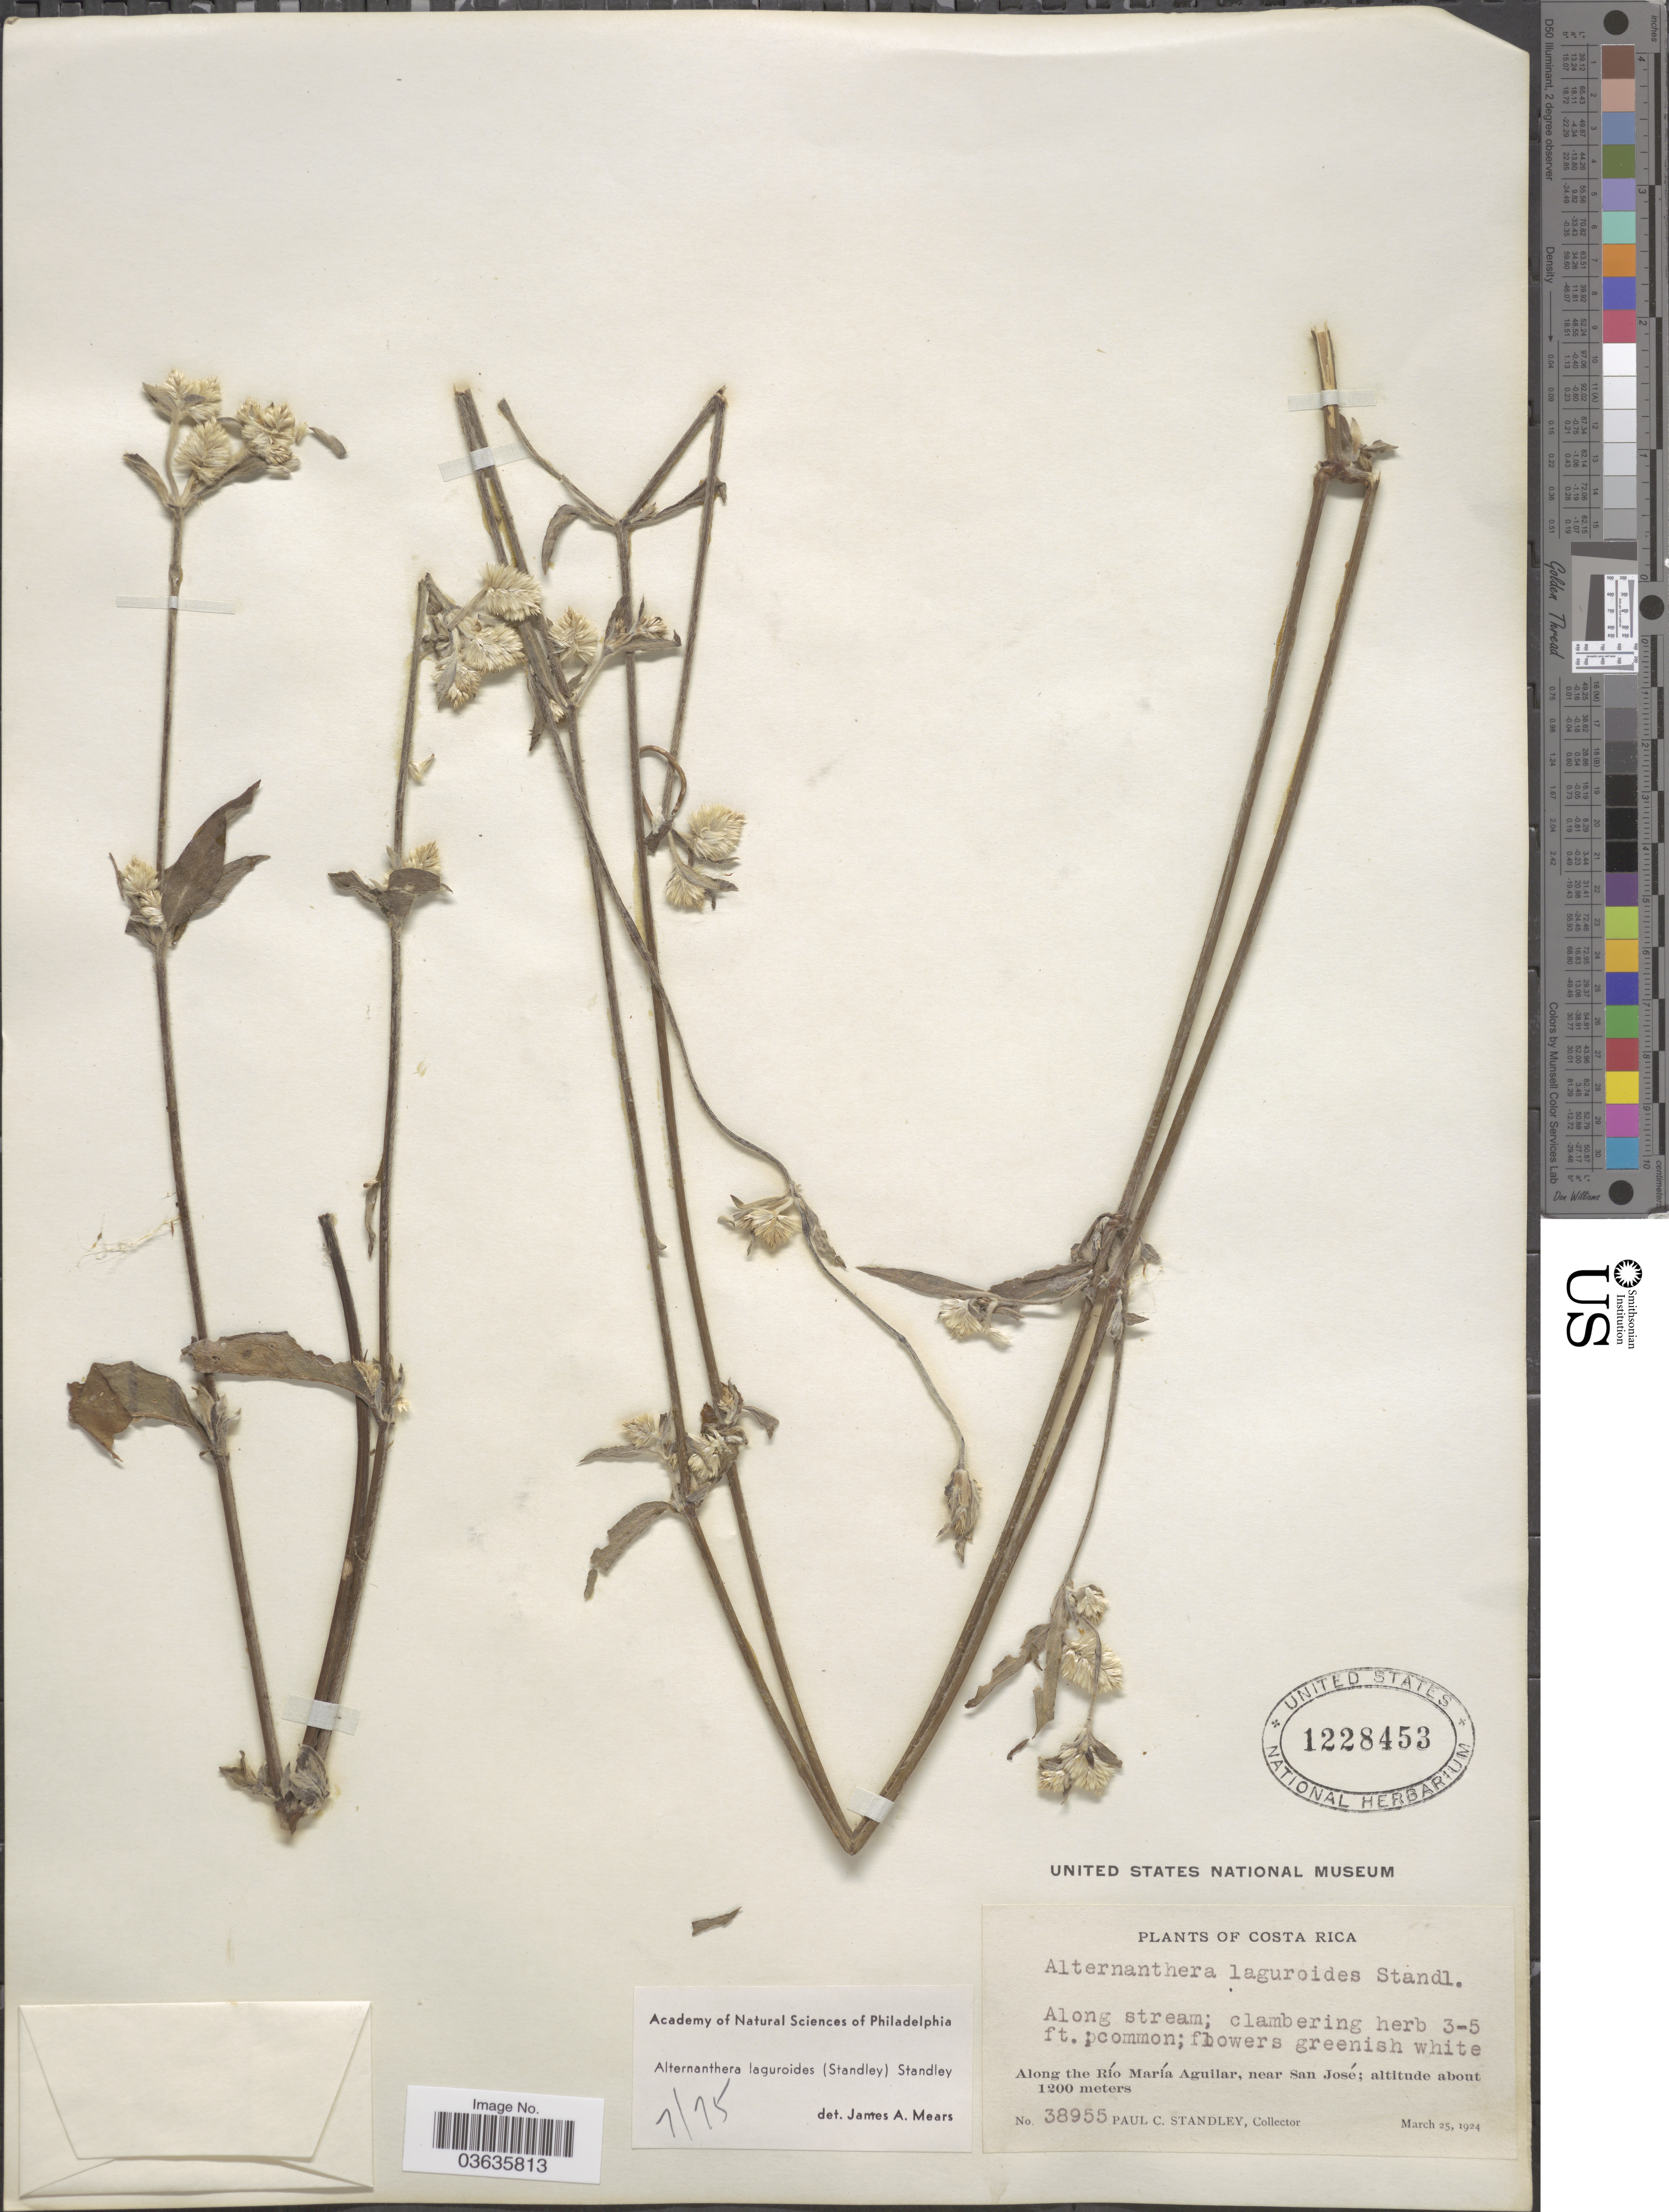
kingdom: Plantae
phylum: Tracheophyta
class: Magnoliopsida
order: Caryophyllales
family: Amaranthaceae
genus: Alternanthera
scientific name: Alternanthera laguroides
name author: (Standl.) Standl.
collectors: P. C. Standley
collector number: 38955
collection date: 1924-03-25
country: Costa Rica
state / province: San José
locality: Along the Río María Aguilar, near San José.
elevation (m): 1200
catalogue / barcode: US 1228453